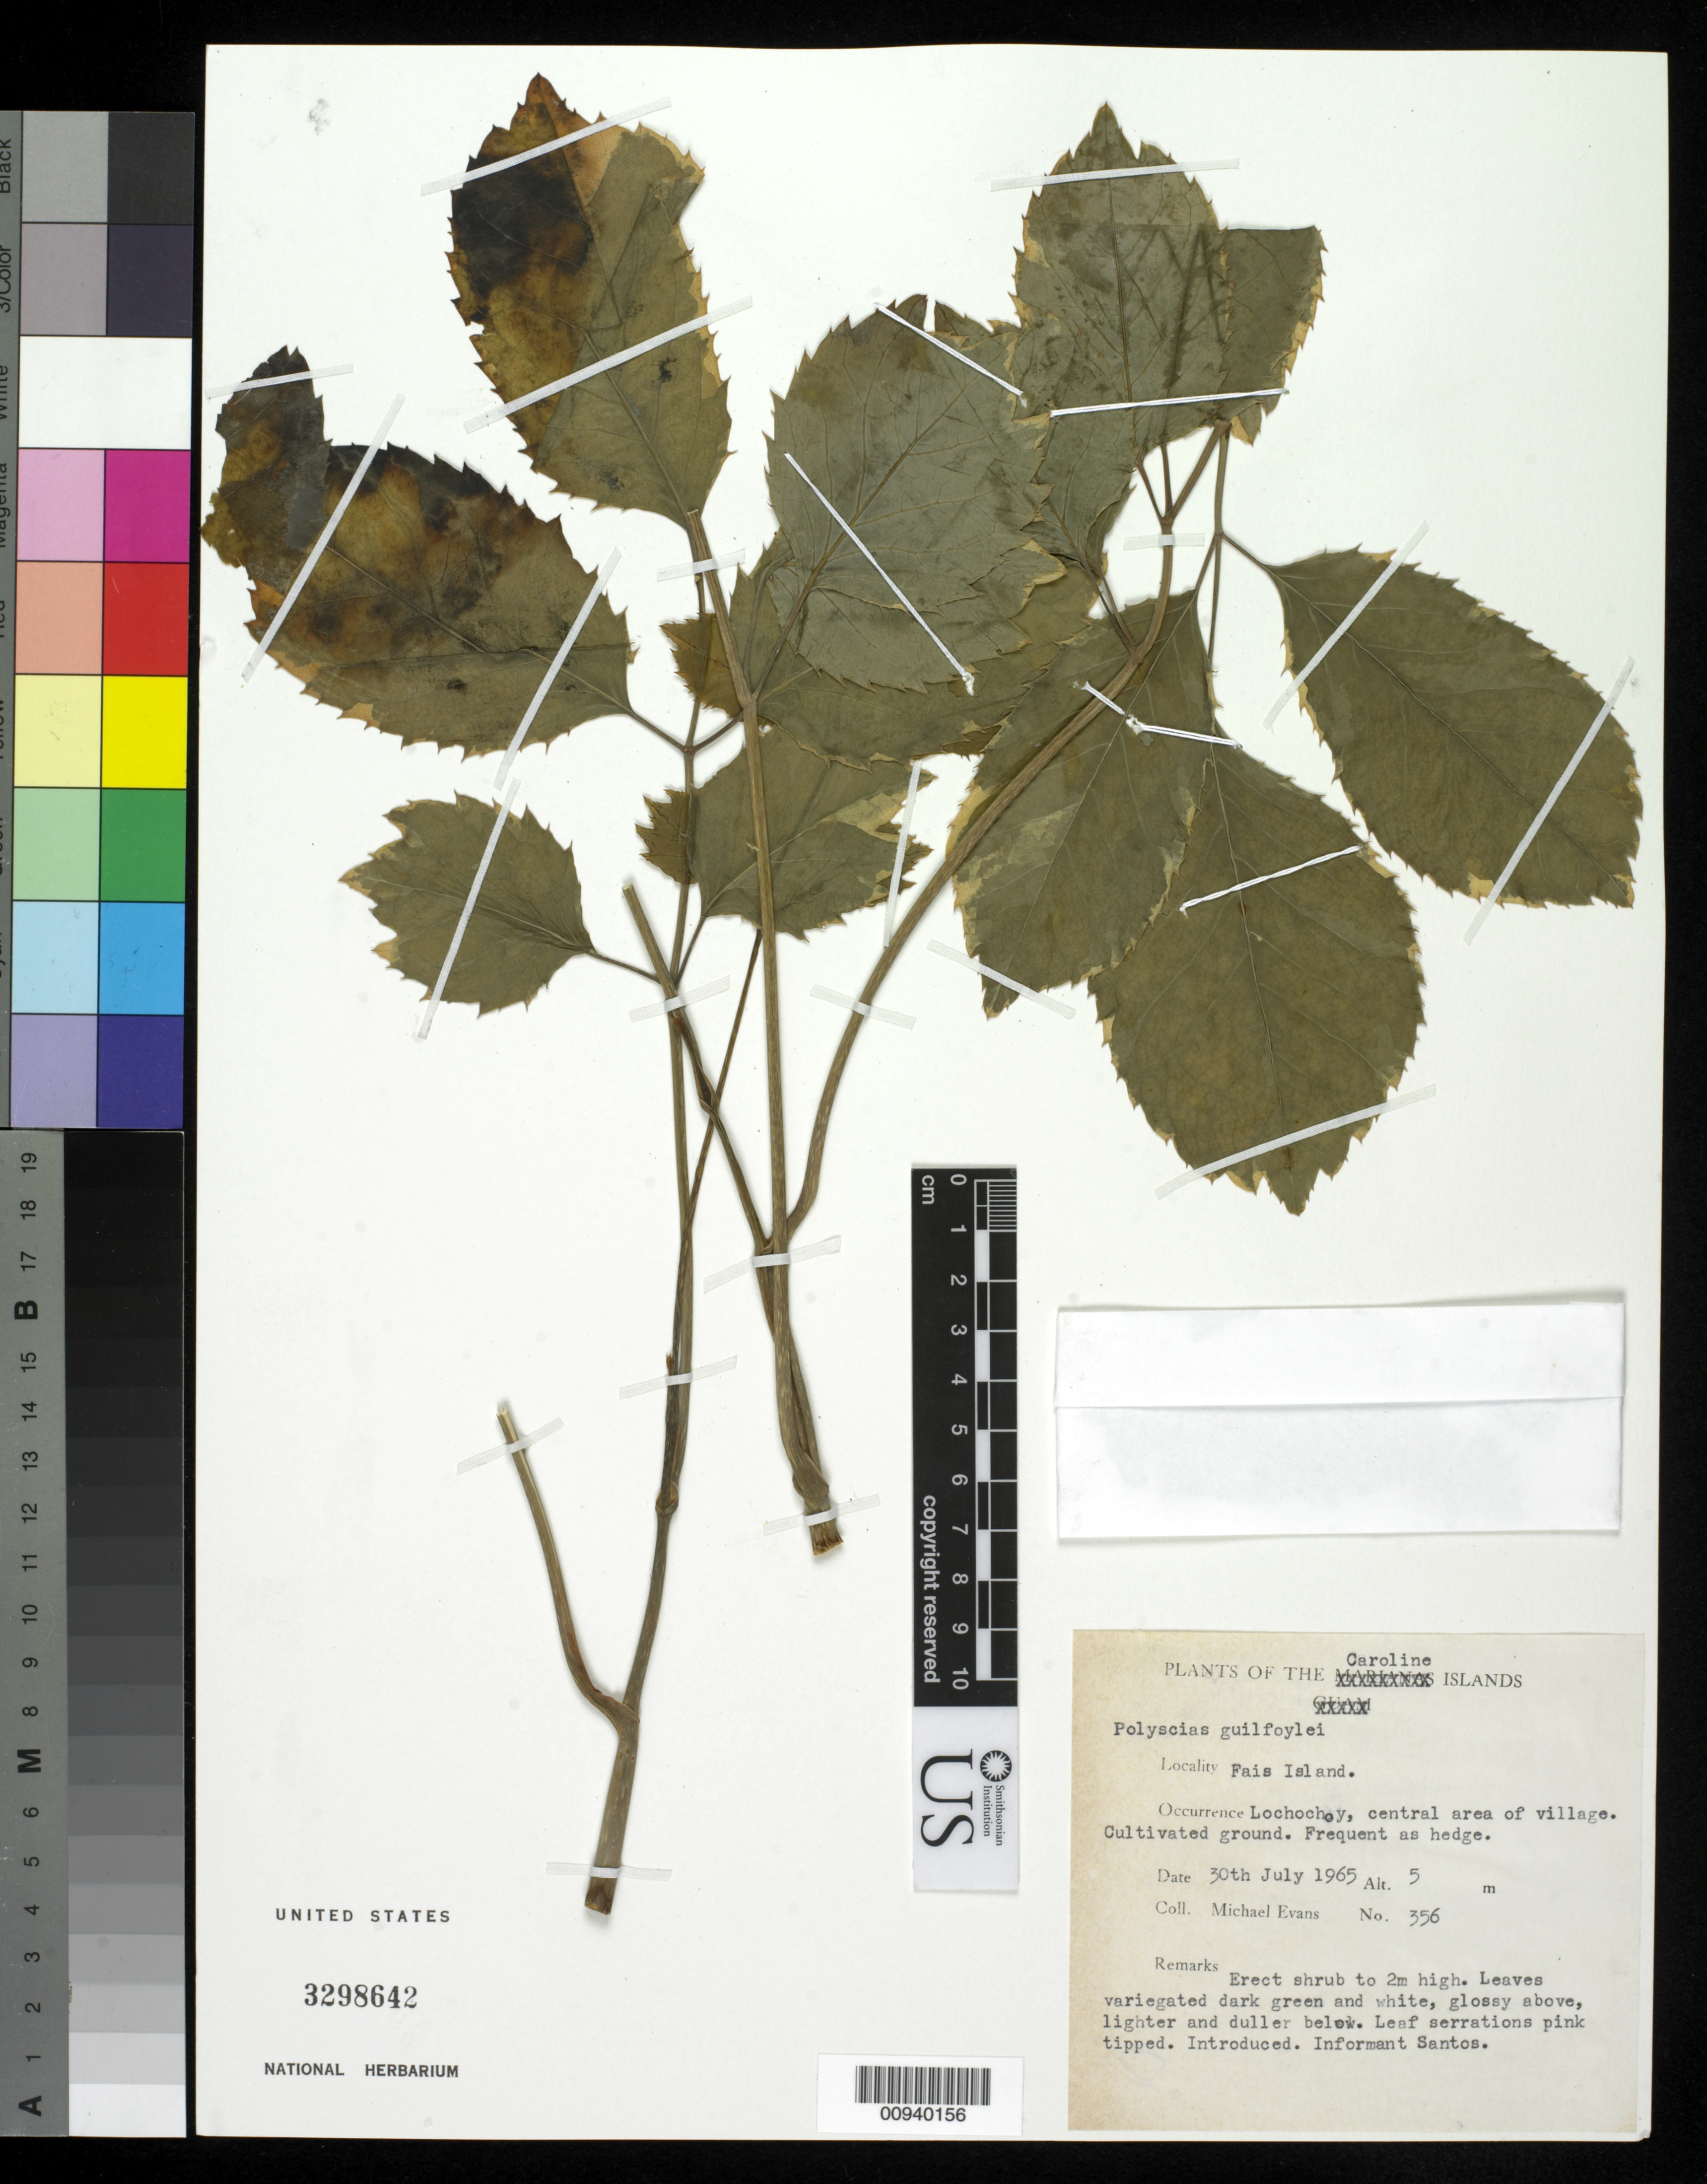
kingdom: Plantae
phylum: Tracheophyta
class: Magnoliopsida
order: Apiales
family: Araliaceae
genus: Polyscias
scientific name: Polyscias guilfoylei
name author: (W. Bull) L.H. Bailey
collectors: M. Evans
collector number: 356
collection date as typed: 30 Jul 1965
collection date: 1965-07-30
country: Micronesia, Federated States of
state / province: Yap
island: Fais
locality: Lochochoy, central area of village.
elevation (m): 5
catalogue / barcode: US 3298642